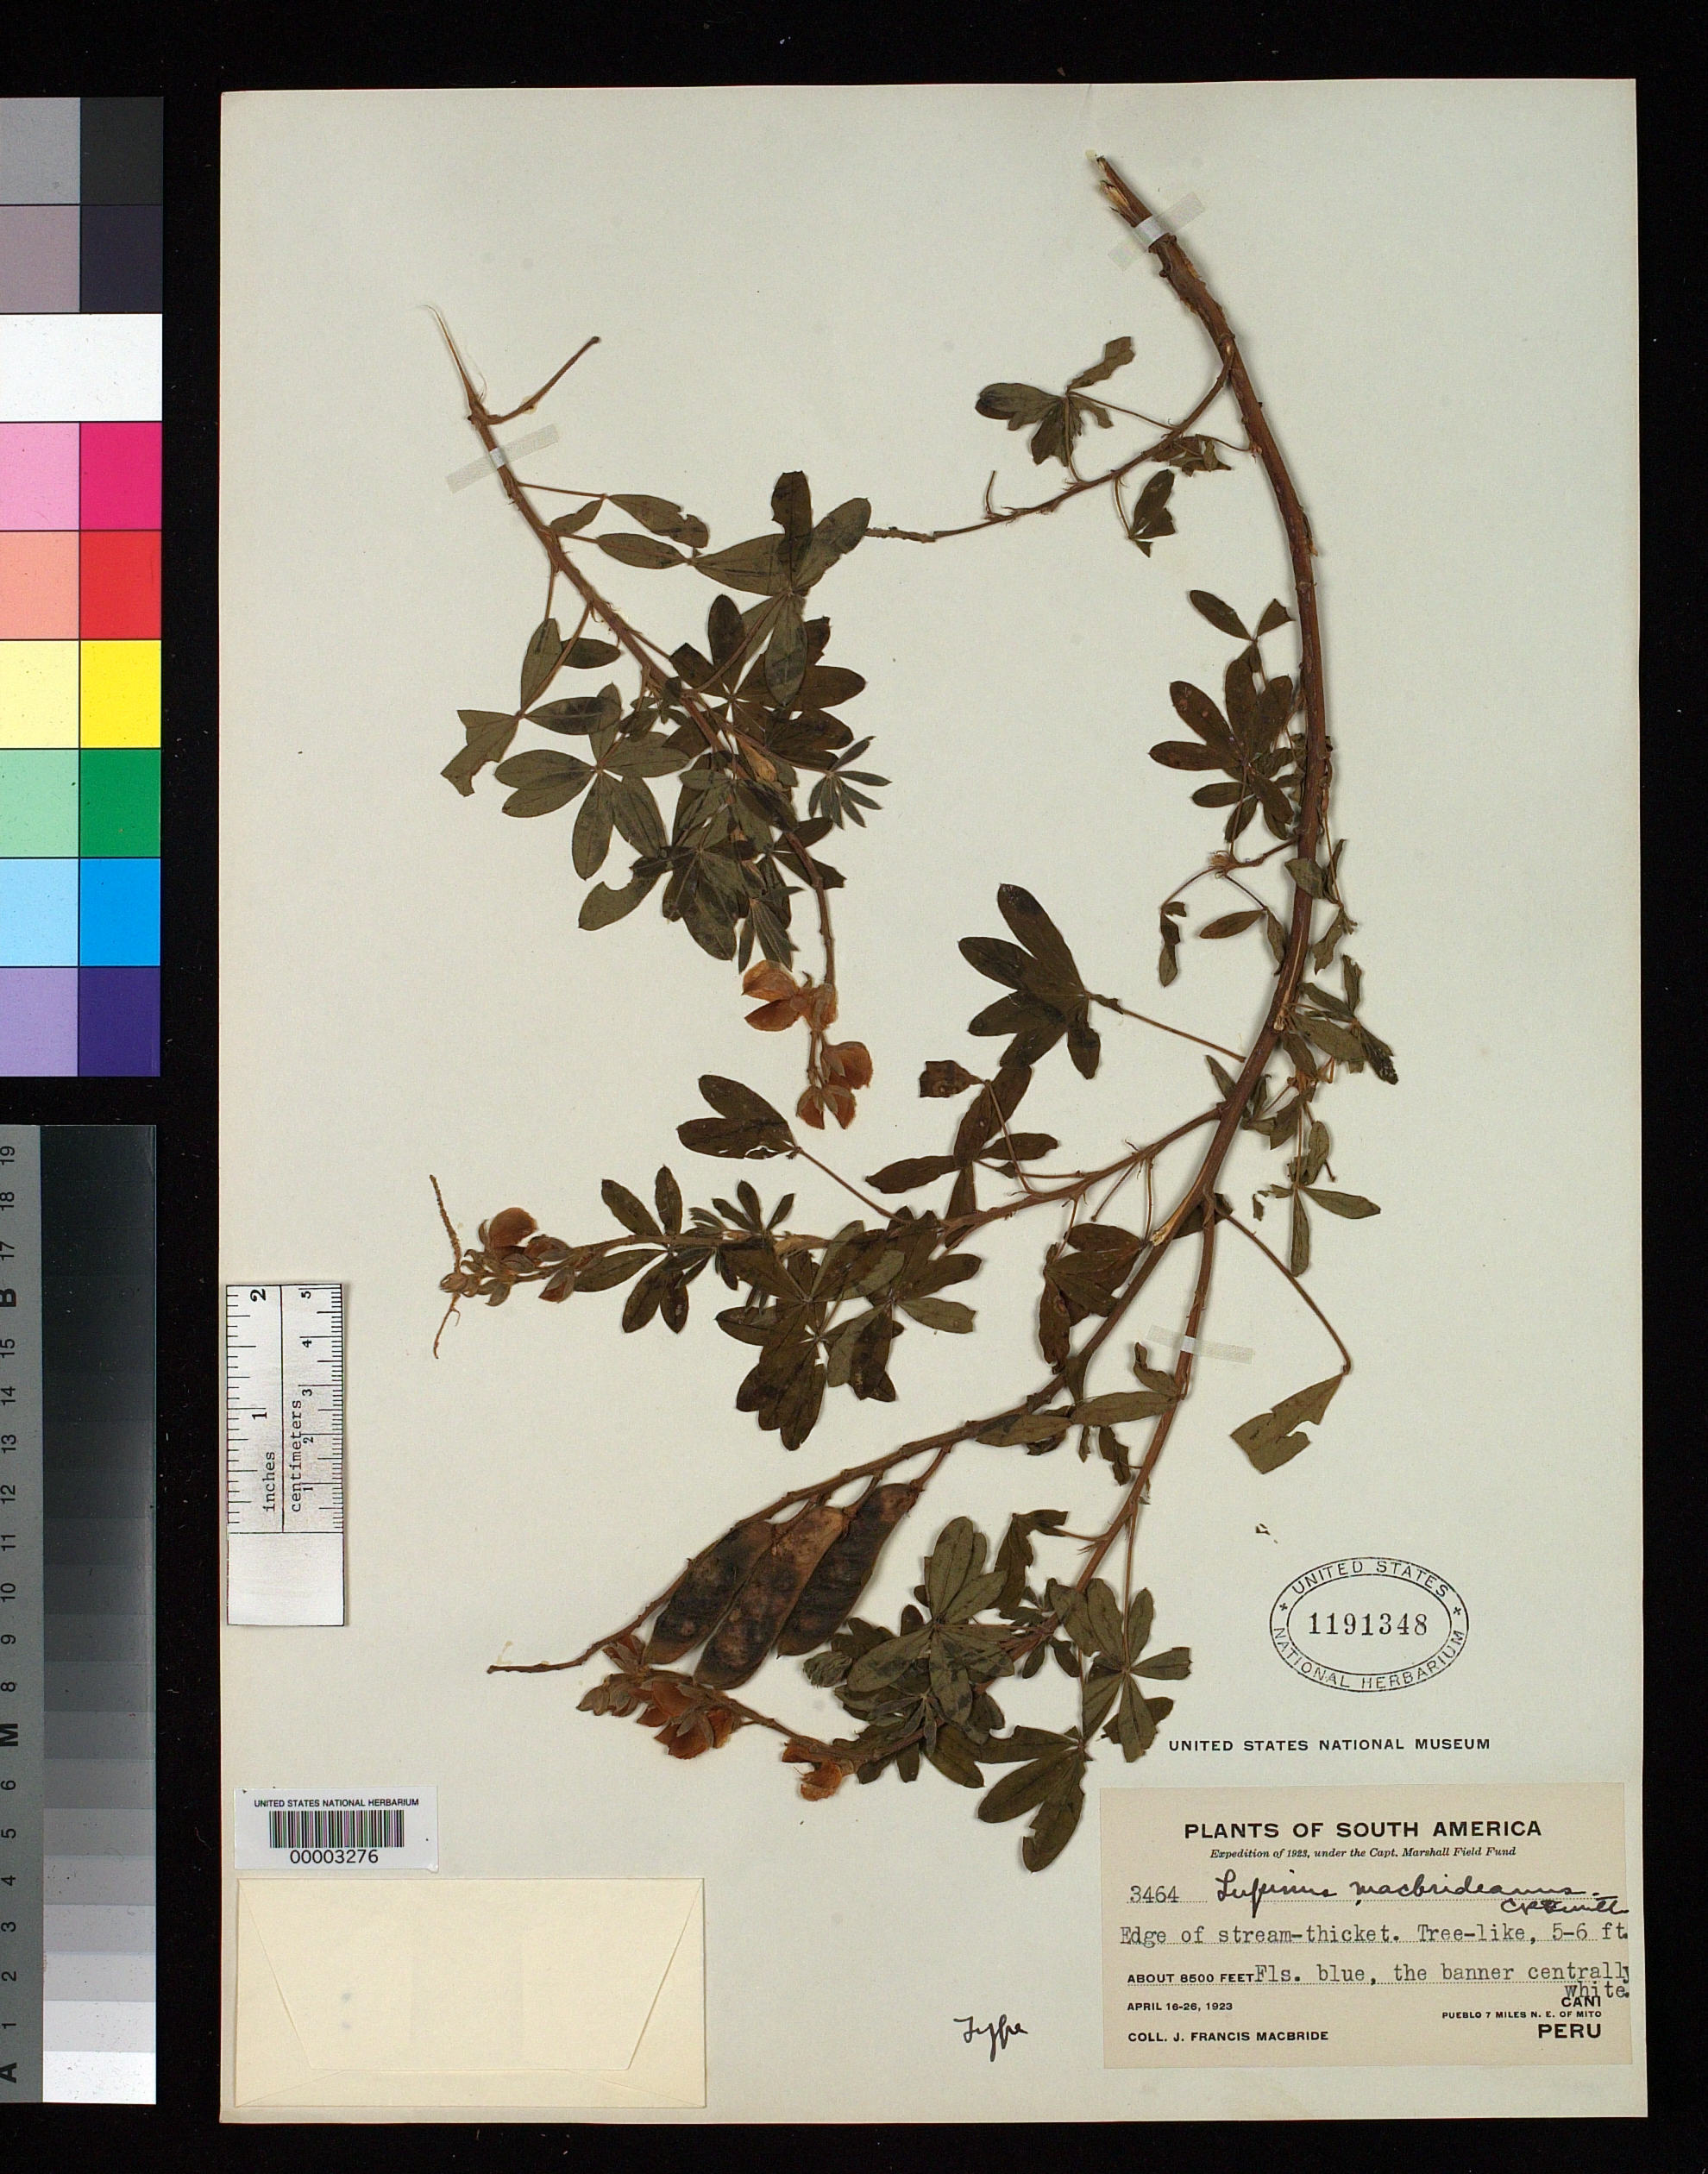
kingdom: Plantae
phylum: Tracheophyta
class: Magnoliopsida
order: Fabales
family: Fabaceae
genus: Lupinus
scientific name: Lupinus macbrideianus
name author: C.P. Sm.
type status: Holotype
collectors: J. F. Macbride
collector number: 3464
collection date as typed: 16 Apr 1923 to 26 Apr 1923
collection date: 1923-04-16/1923-04-26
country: Peru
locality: Cani, 7 miles northeast of Mito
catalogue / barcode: US 1191348